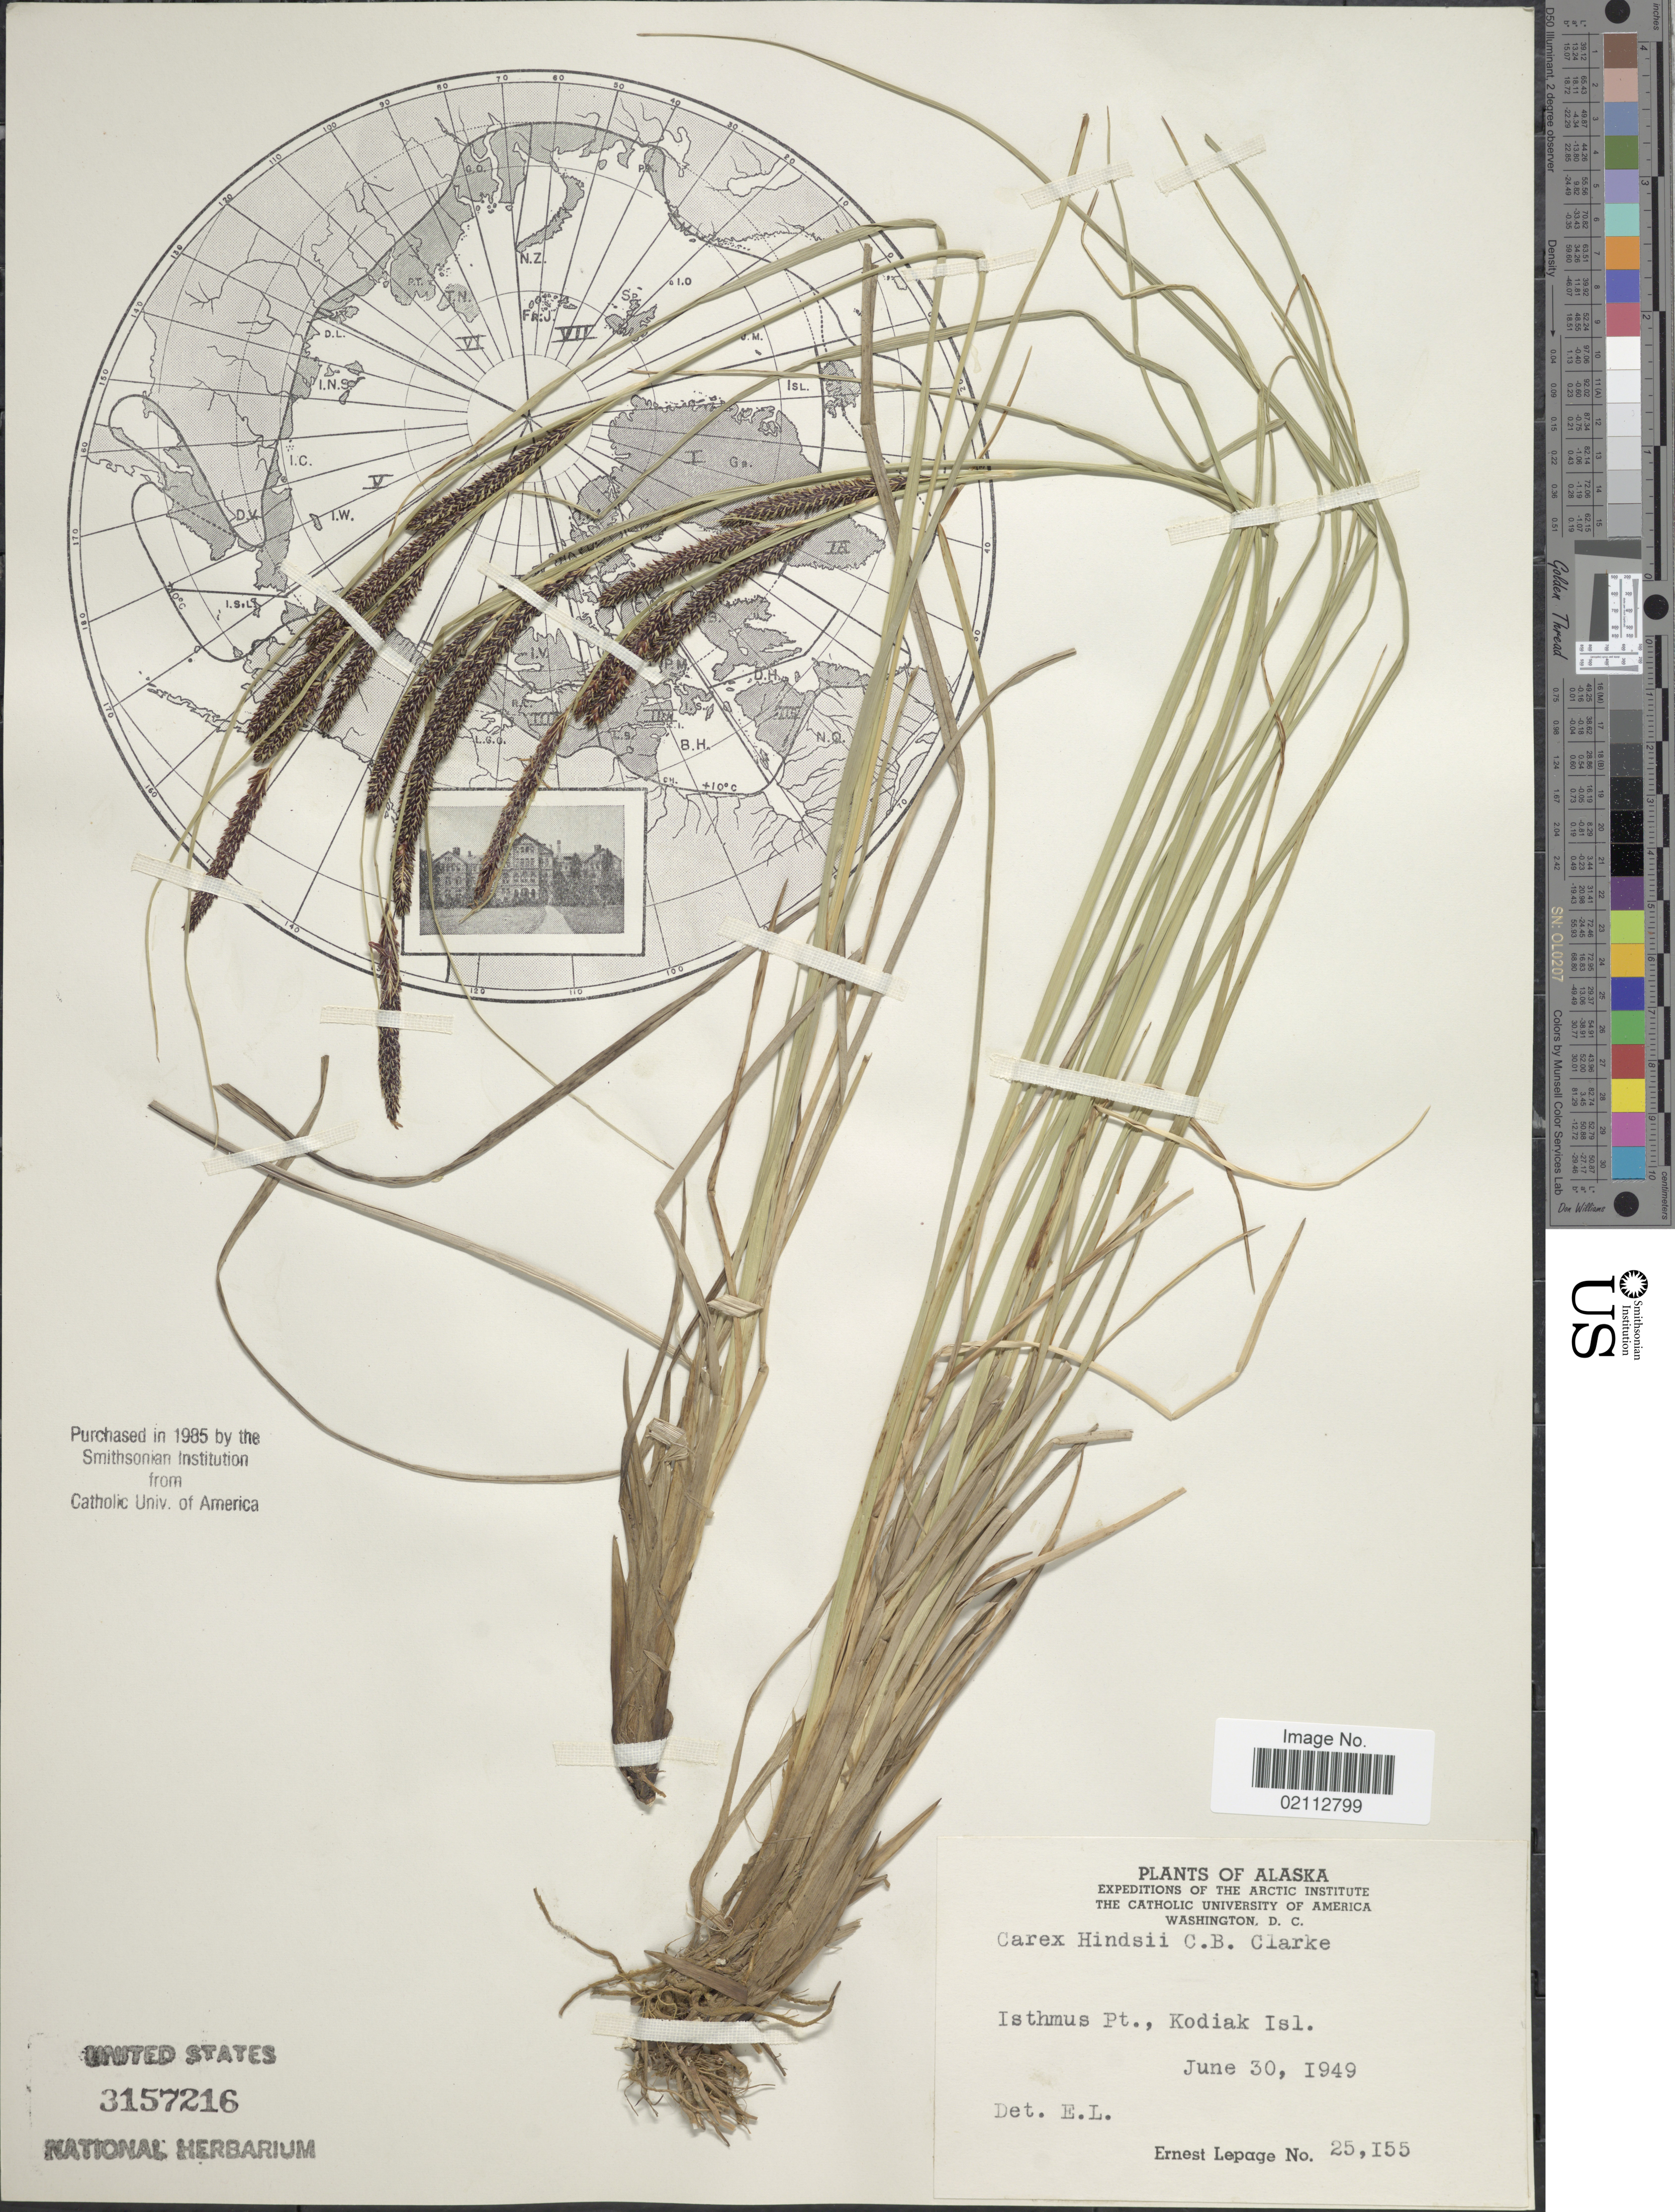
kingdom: Plantae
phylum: Tracheophyta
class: Liliopsida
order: Poales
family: Cyperaceae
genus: Carex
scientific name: Carex kelloggii var. limnophila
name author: (Holm) B.L. Wilson & R.E. Brainerd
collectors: E. Lepage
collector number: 25155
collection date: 1949-06-30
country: United States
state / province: Alaska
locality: Isthmus Pt., Kodiak Isl.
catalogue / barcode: US 3157216